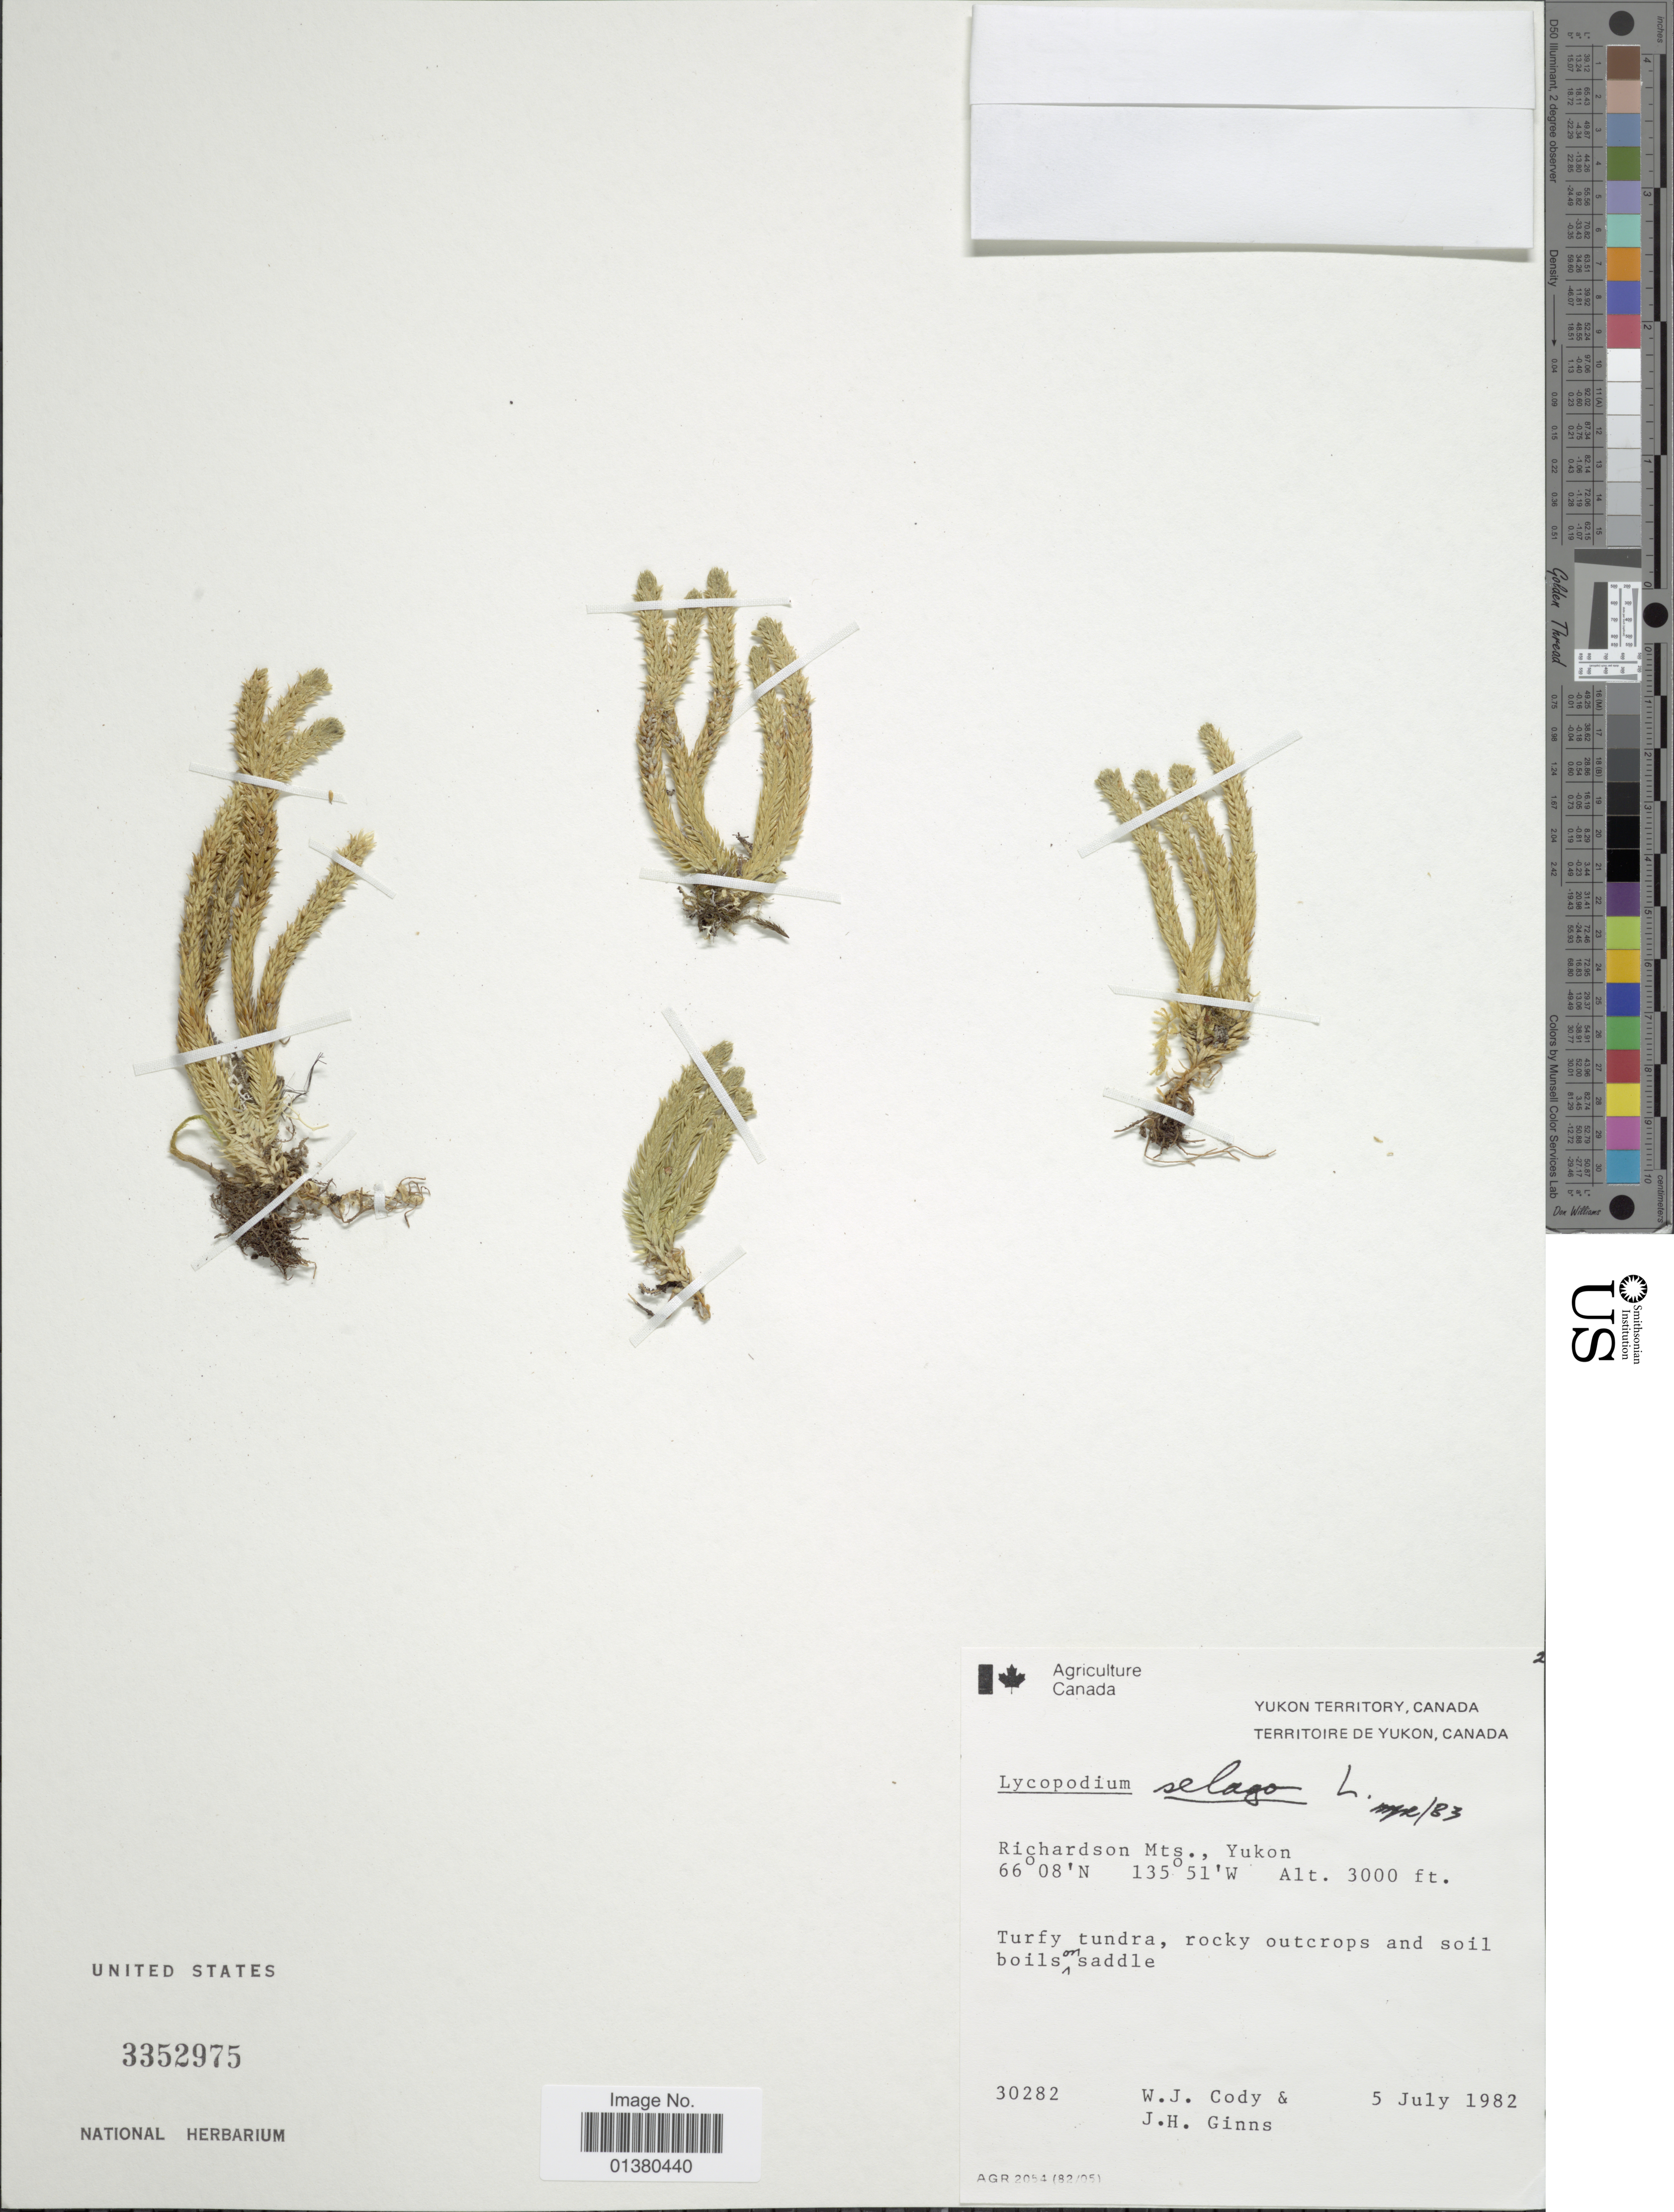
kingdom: Plantae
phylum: Tracheophyta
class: Lycopodiopsida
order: Lycopodiales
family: Lycopodiaceae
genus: Huperzia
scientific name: Huperzia selago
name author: (L.) Bernh. ex Schrank & Mart.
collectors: W. Cody & J. Ginns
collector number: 30282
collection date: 1982-07-05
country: Canada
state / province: Yukon Territory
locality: Richardson Mts., Yukon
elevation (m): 914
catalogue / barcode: US 3352975